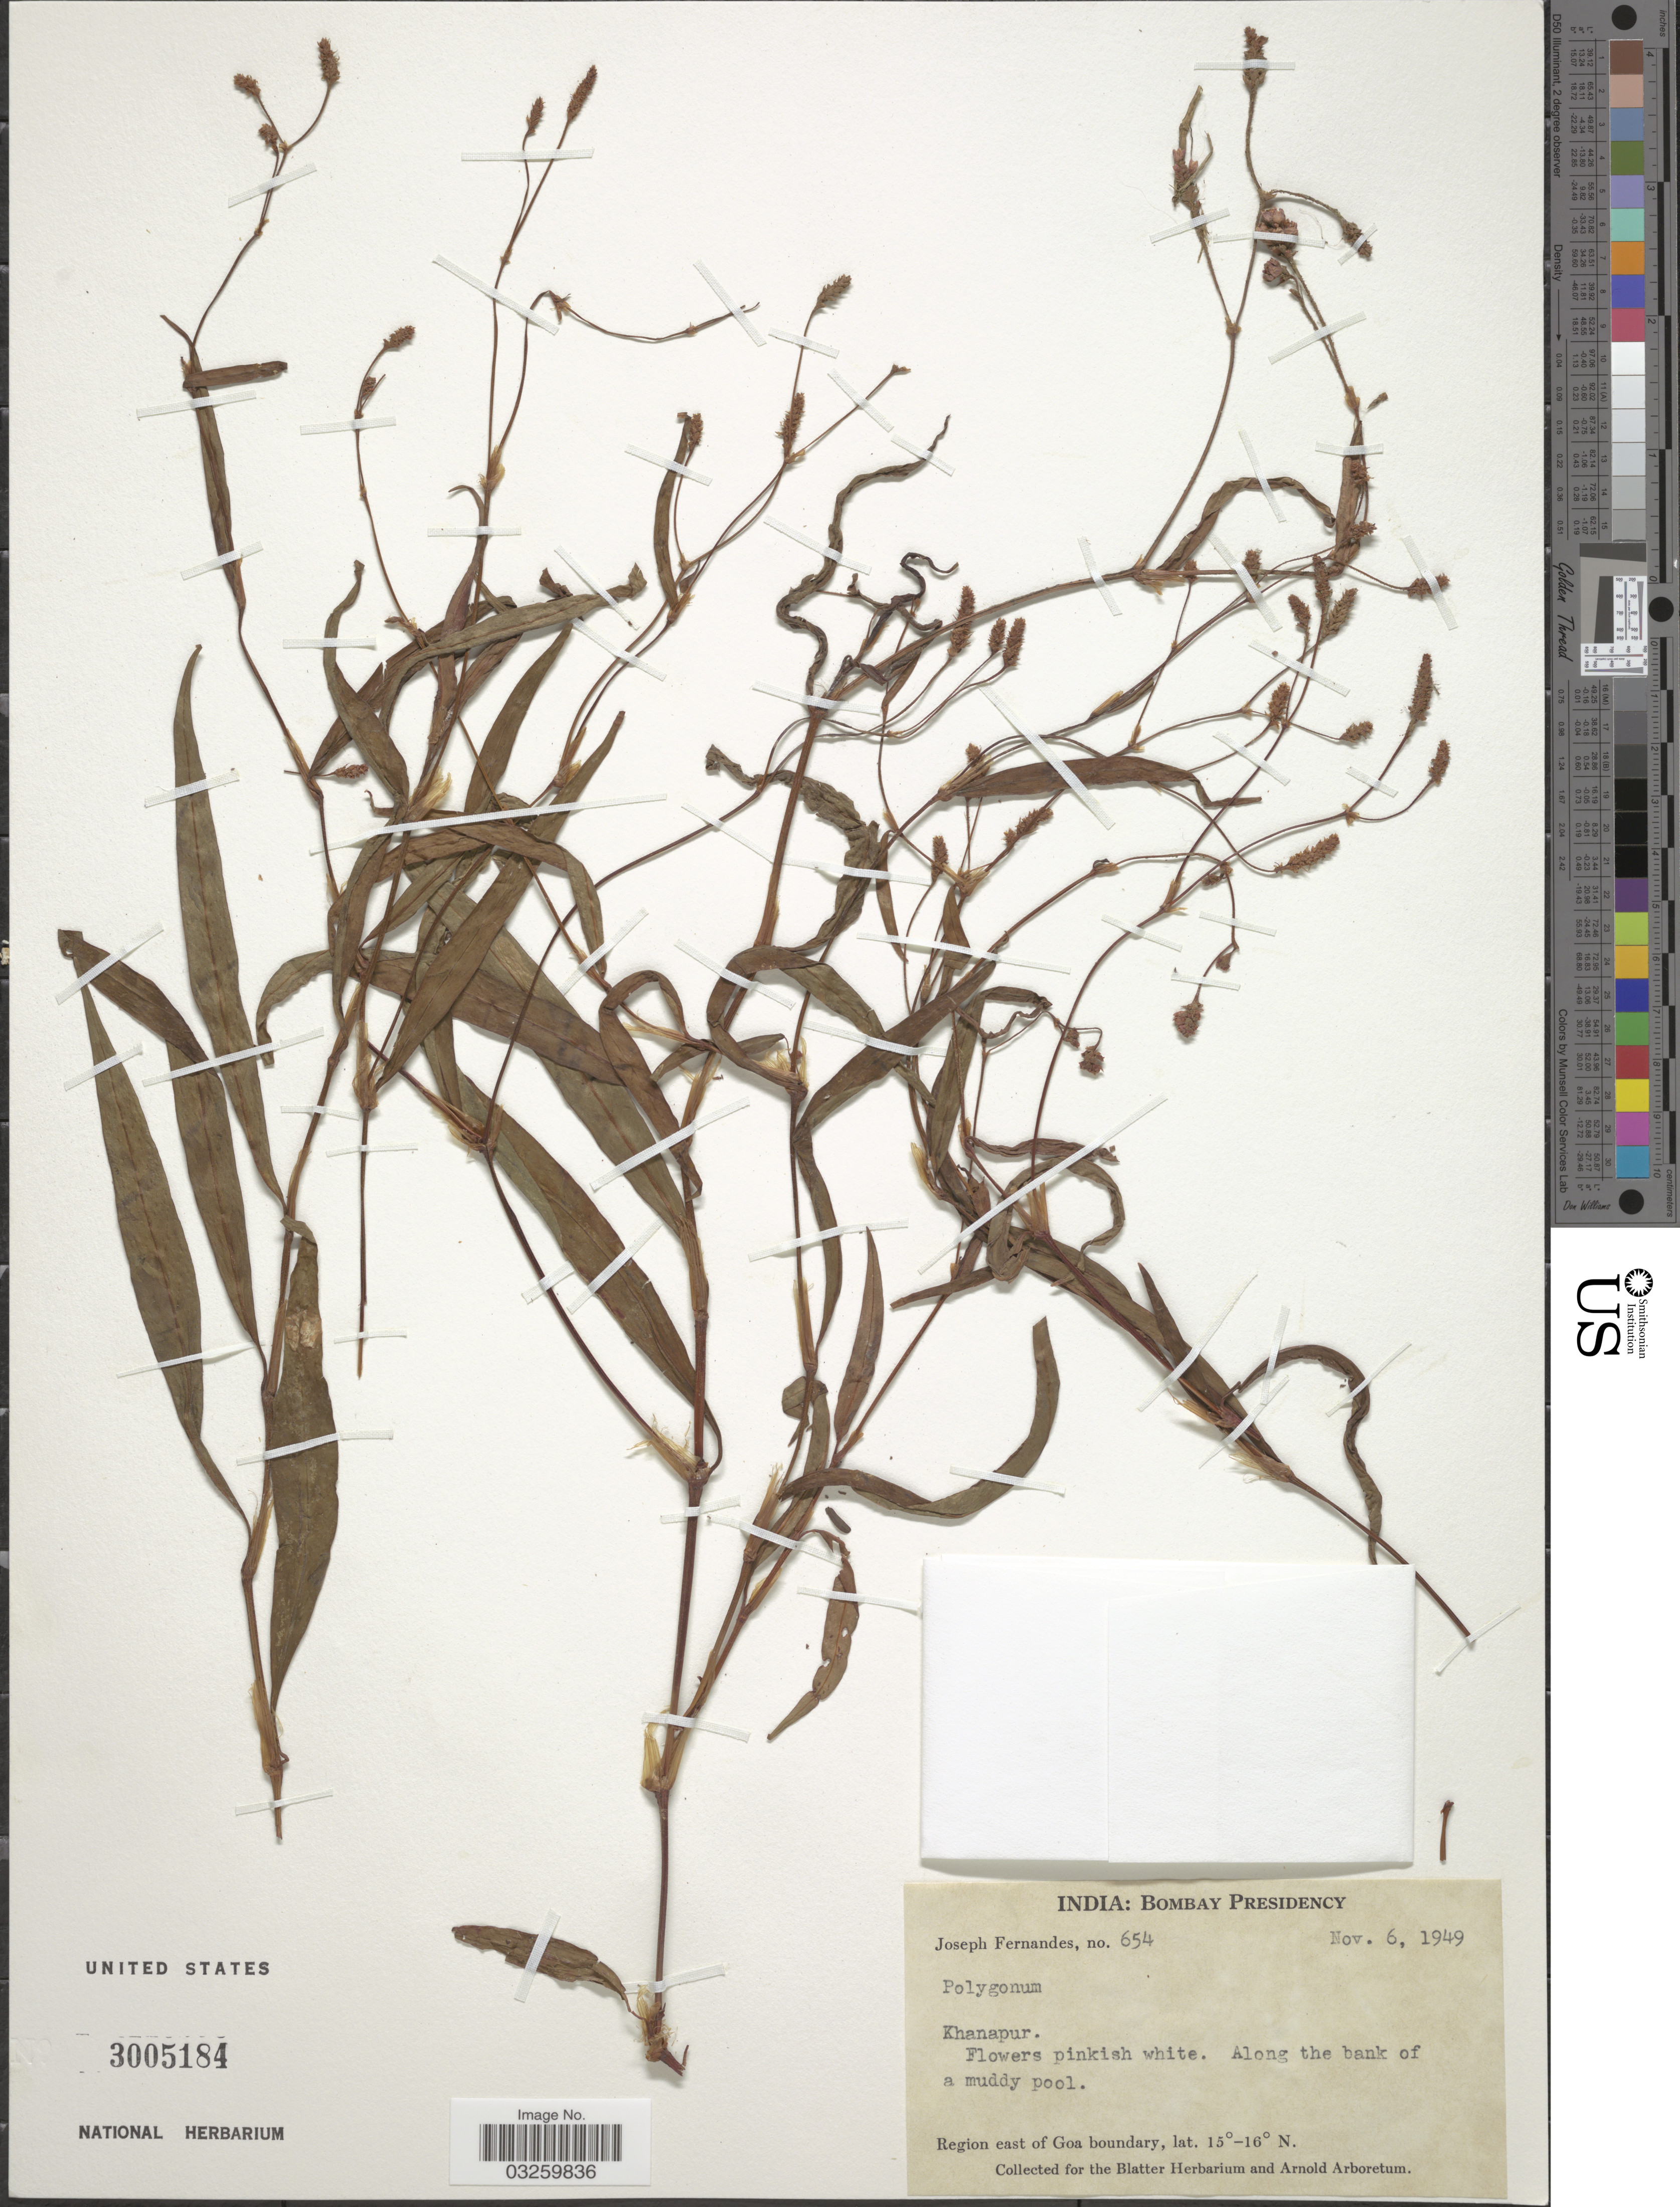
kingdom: Plantae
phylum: Tracheophyta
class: Magnoliopsida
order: Caryophyllales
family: Polygonaceae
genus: Polygonum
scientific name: Polygonum sp.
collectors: J. Fernandes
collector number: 654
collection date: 1949-11-06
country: India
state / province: Goa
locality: Bombay Presidency. Khanapur. Region east of Goa boundary.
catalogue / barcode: US 3005184